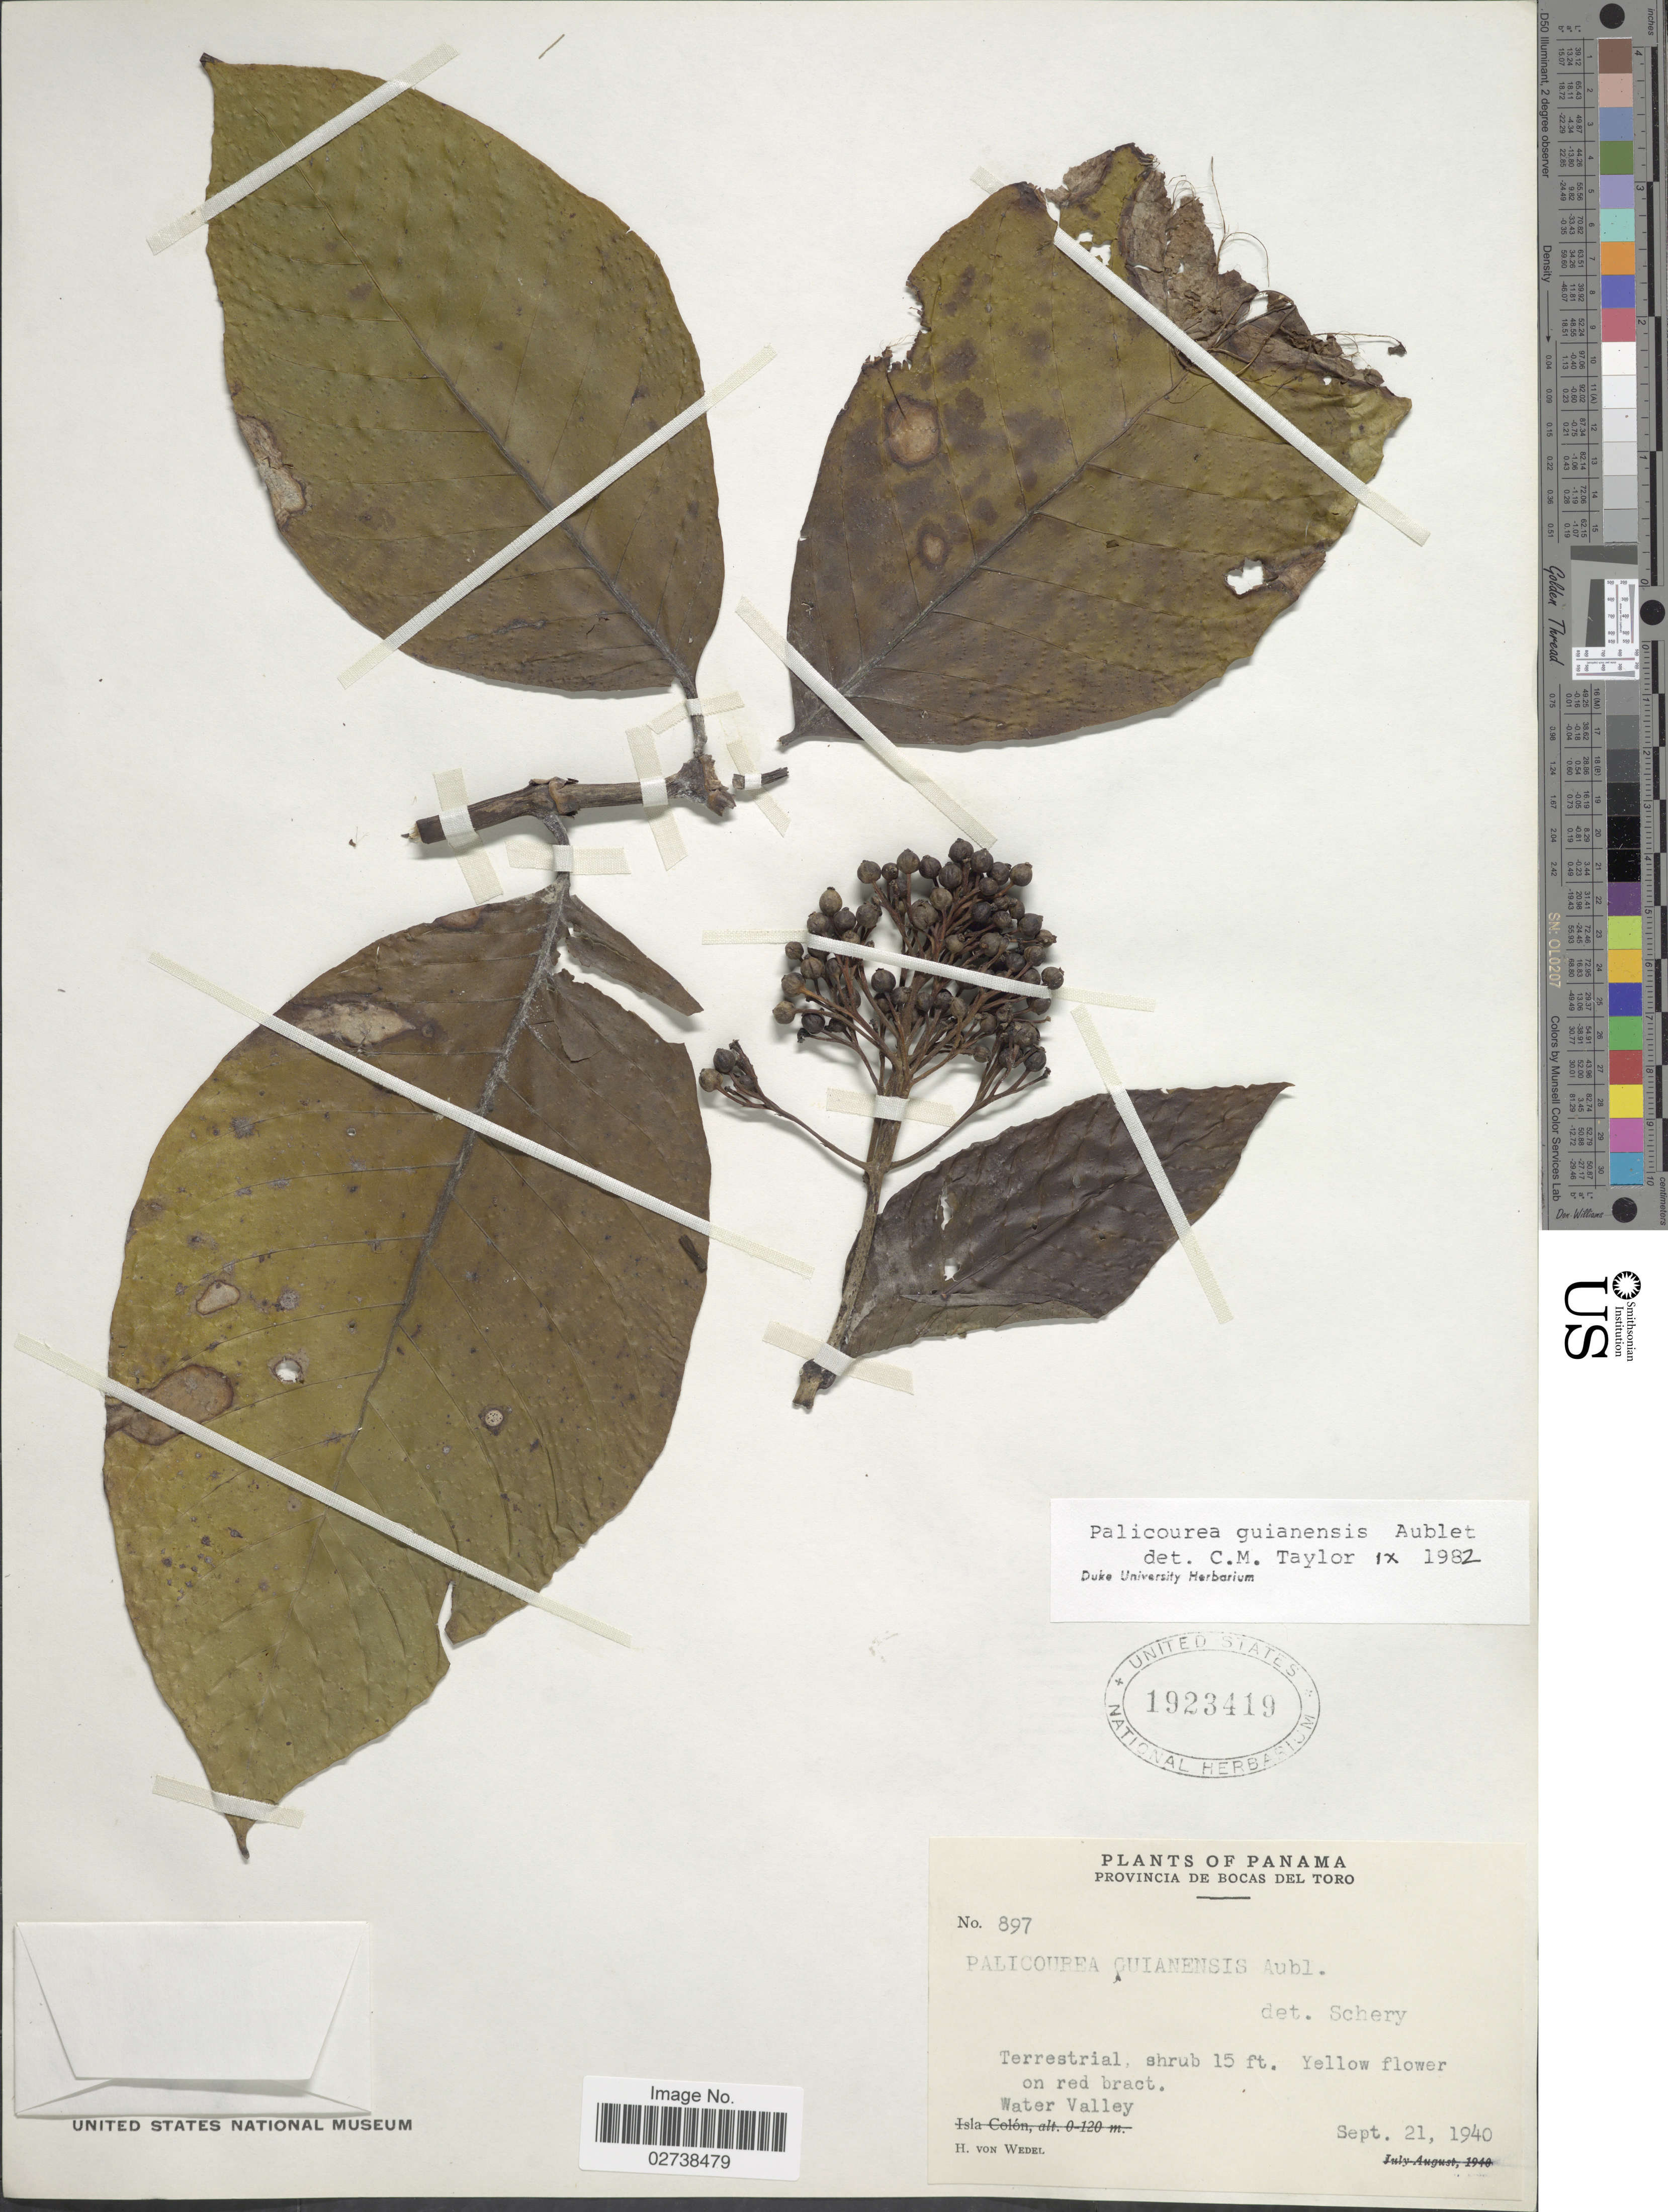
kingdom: Plantae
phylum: Tracheophyta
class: Magnoliopsida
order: Gentianales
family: Rubiaceae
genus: Palicourea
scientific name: Palicourea guianensis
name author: Aubl.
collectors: H. von Wedel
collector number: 897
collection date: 1940-09-21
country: Panama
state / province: Bocas del Toro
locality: Water Valley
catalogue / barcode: US 1923419